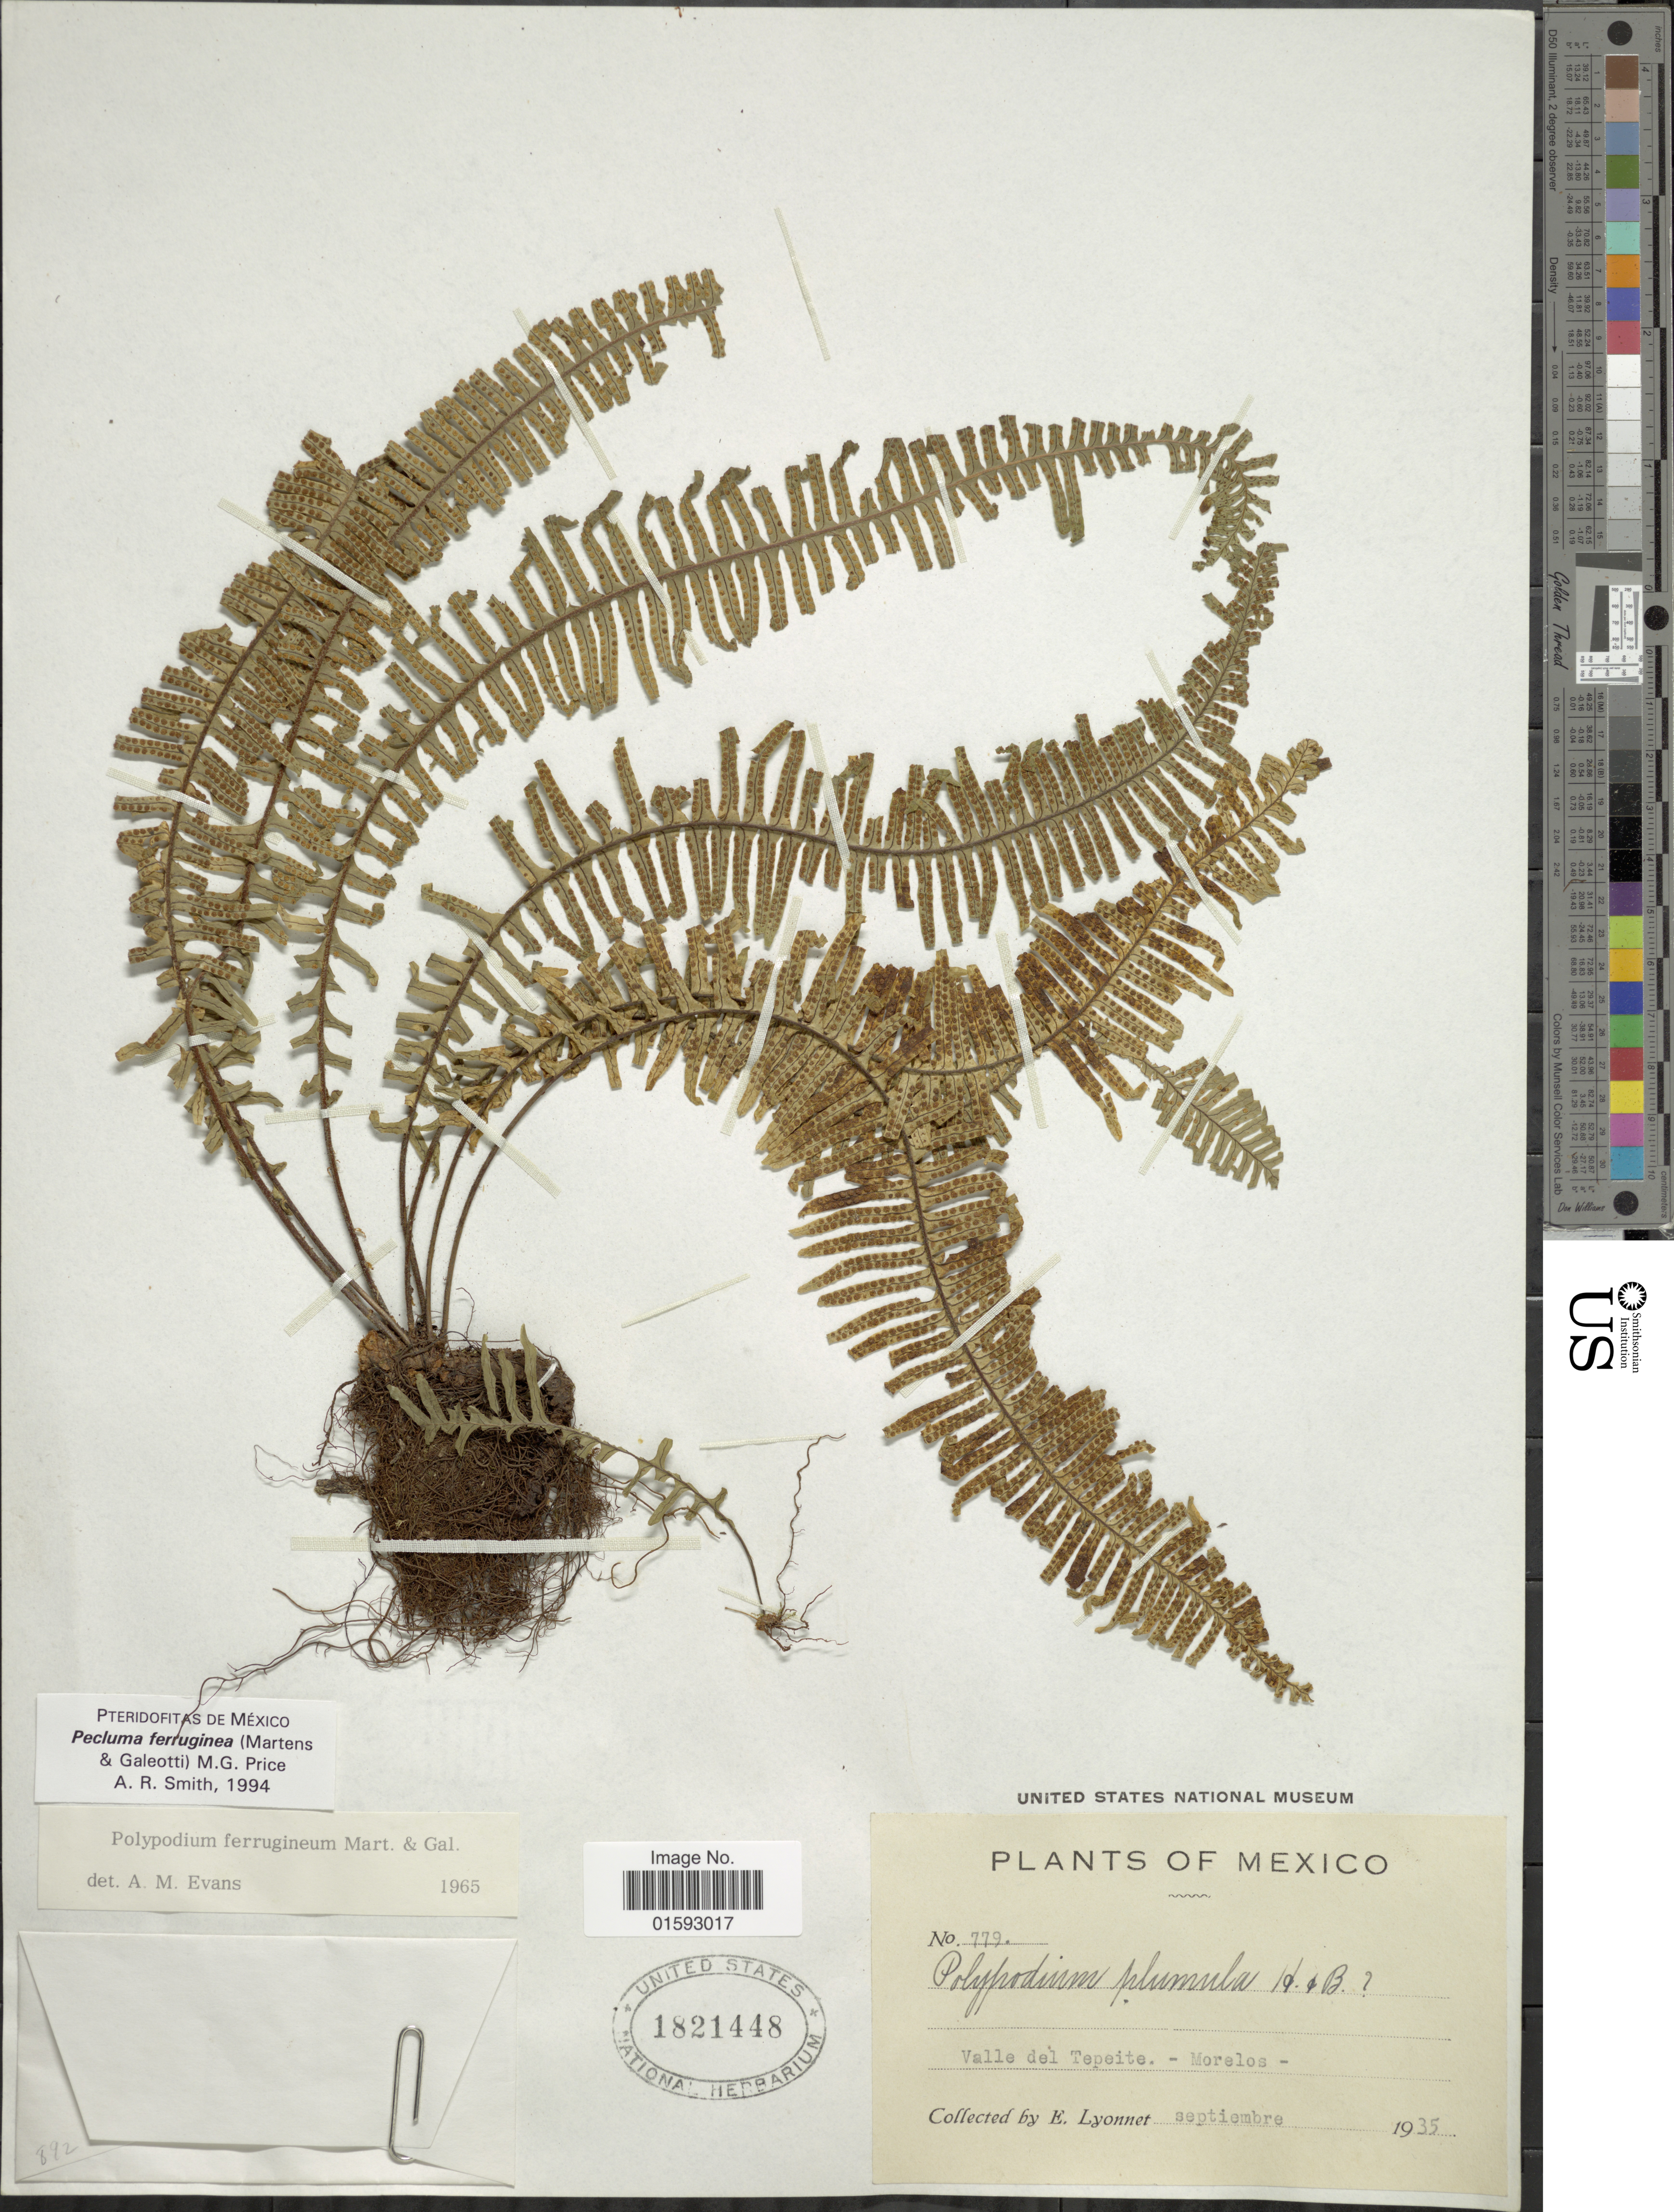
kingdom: Plantae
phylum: Tracheophyta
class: Polypodiopsida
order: Polypodiales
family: Polypodiaceae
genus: Pecluma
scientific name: Pecluma ferruginea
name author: (M. Martens & Galeotti) Price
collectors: E. Lyonnet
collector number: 779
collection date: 1935-09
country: Mexico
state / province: Morelos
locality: Valle de Tepeite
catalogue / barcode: US 1821448